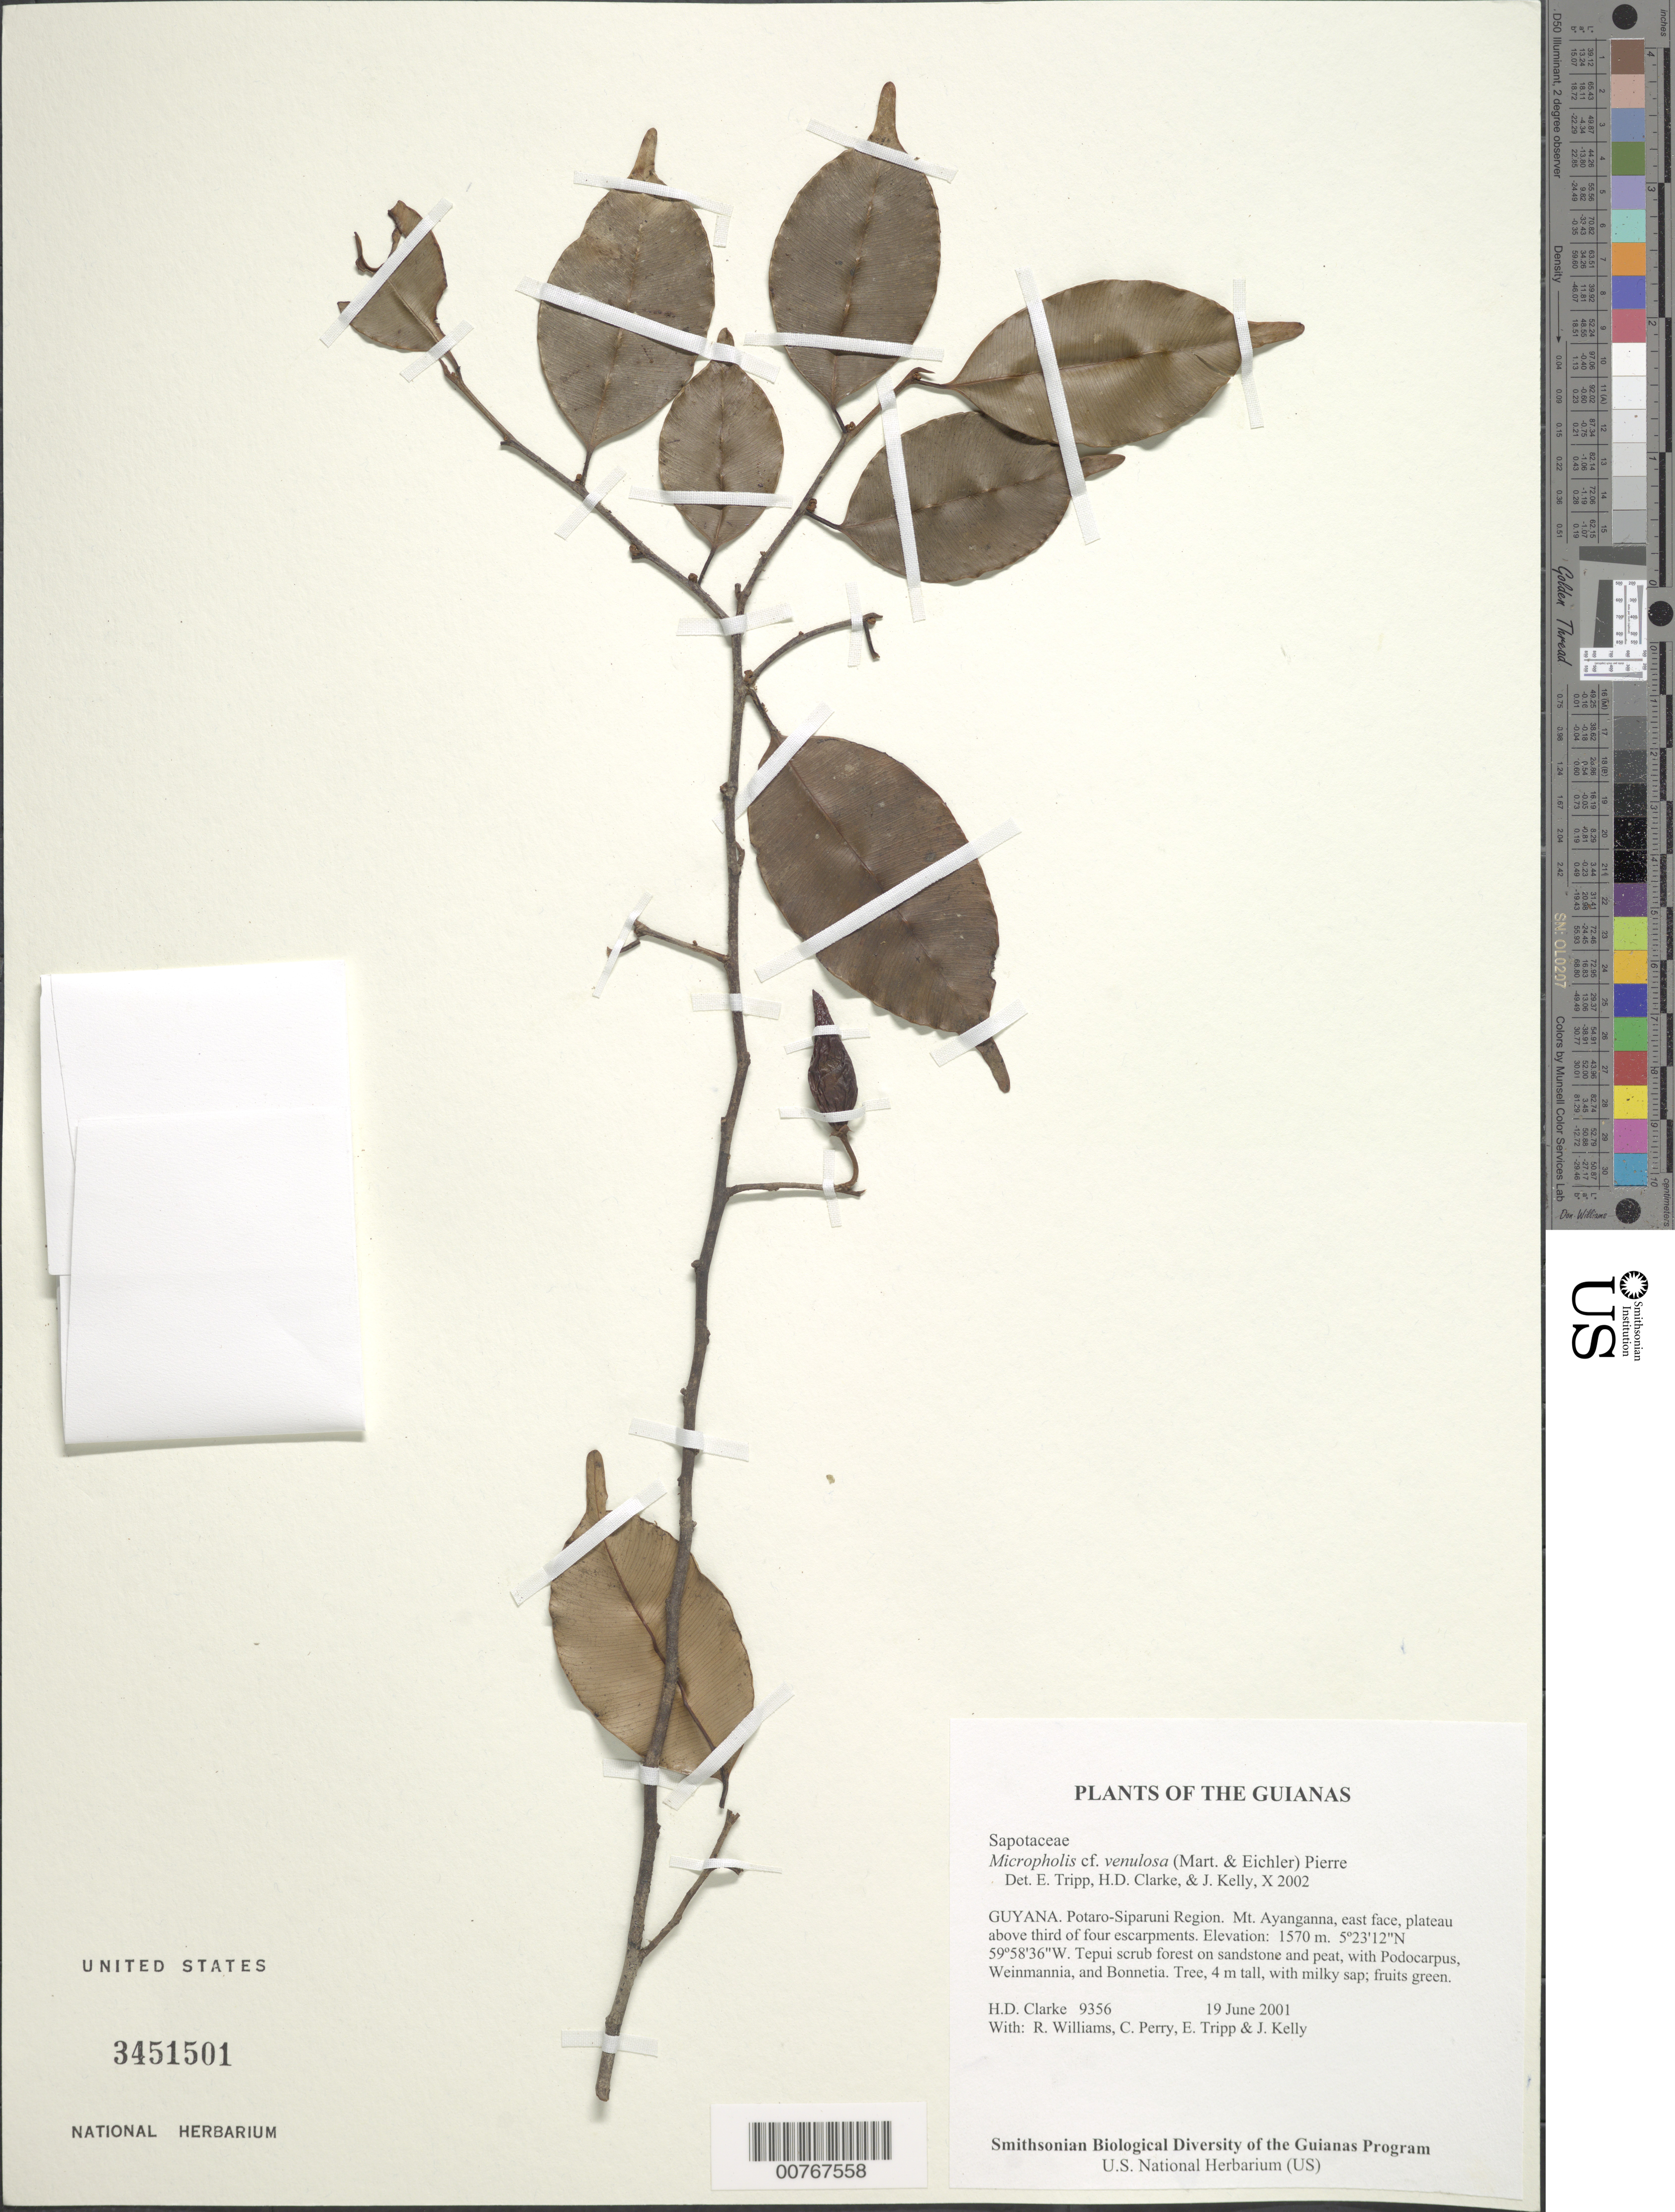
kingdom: Plantae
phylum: Tracheophyta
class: Magnoliopsida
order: Ericales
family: Sapotaceae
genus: Micropholis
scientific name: Micropholis venulosa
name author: (Mart. & Eichler) Pierre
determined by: Kelly, J.; Clarke, H. D.; Tripp, E. A.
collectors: H. D. Clarke, R. Williams, C. Perry, E. Tripp & J. Kelly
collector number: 9356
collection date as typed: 19 June 2001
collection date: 2001-06-19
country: Guyana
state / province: Potaro-Siparuni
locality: Mt. Ayanganna, east face, plateau above third of four escarpments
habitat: Tepui scrub forest on sandstone and peat, with Podocarpus, Weinmannia, and Bonnetia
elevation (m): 1570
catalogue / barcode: US 3451501